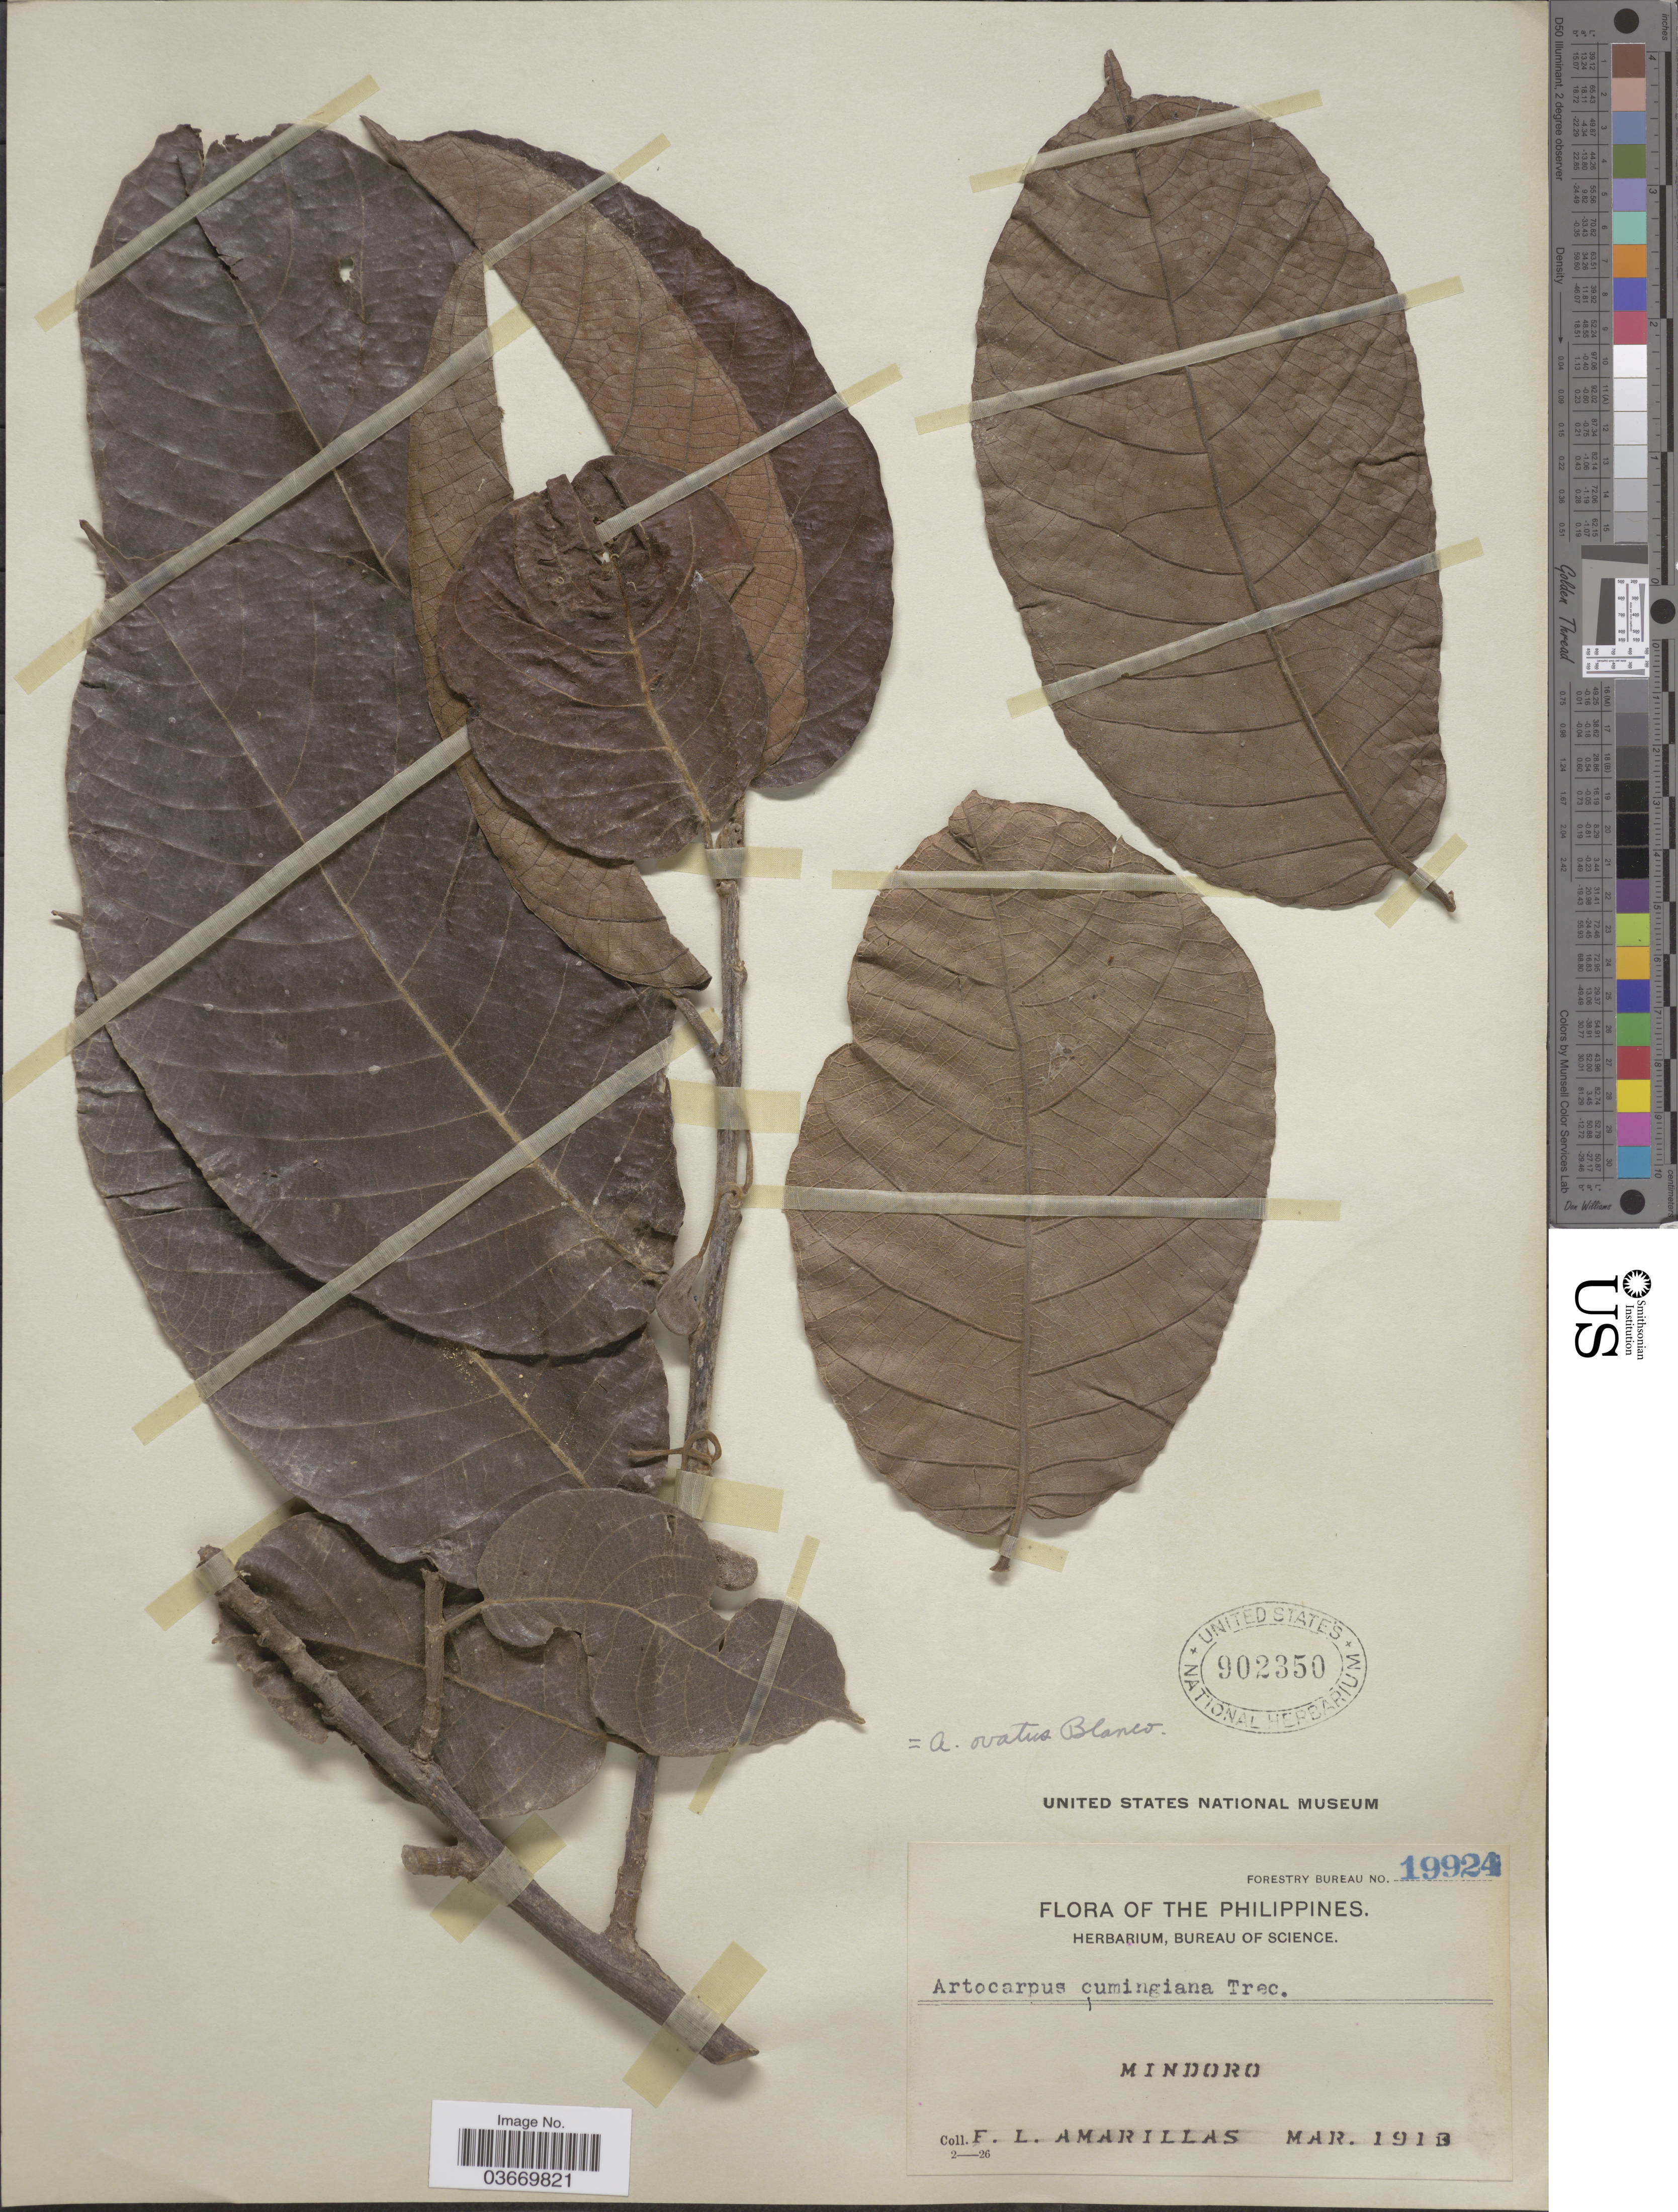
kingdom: Plantae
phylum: Tracheophyta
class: Magnoliopsida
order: Rosales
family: Moraceae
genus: Artocarpus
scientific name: Artocarpus ovatus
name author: Blanco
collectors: F. Amarillas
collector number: Forestry Bureau 19924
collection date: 1918-03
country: Philippines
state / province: Mimaropa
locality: Mindoro.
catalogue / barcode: US 902350